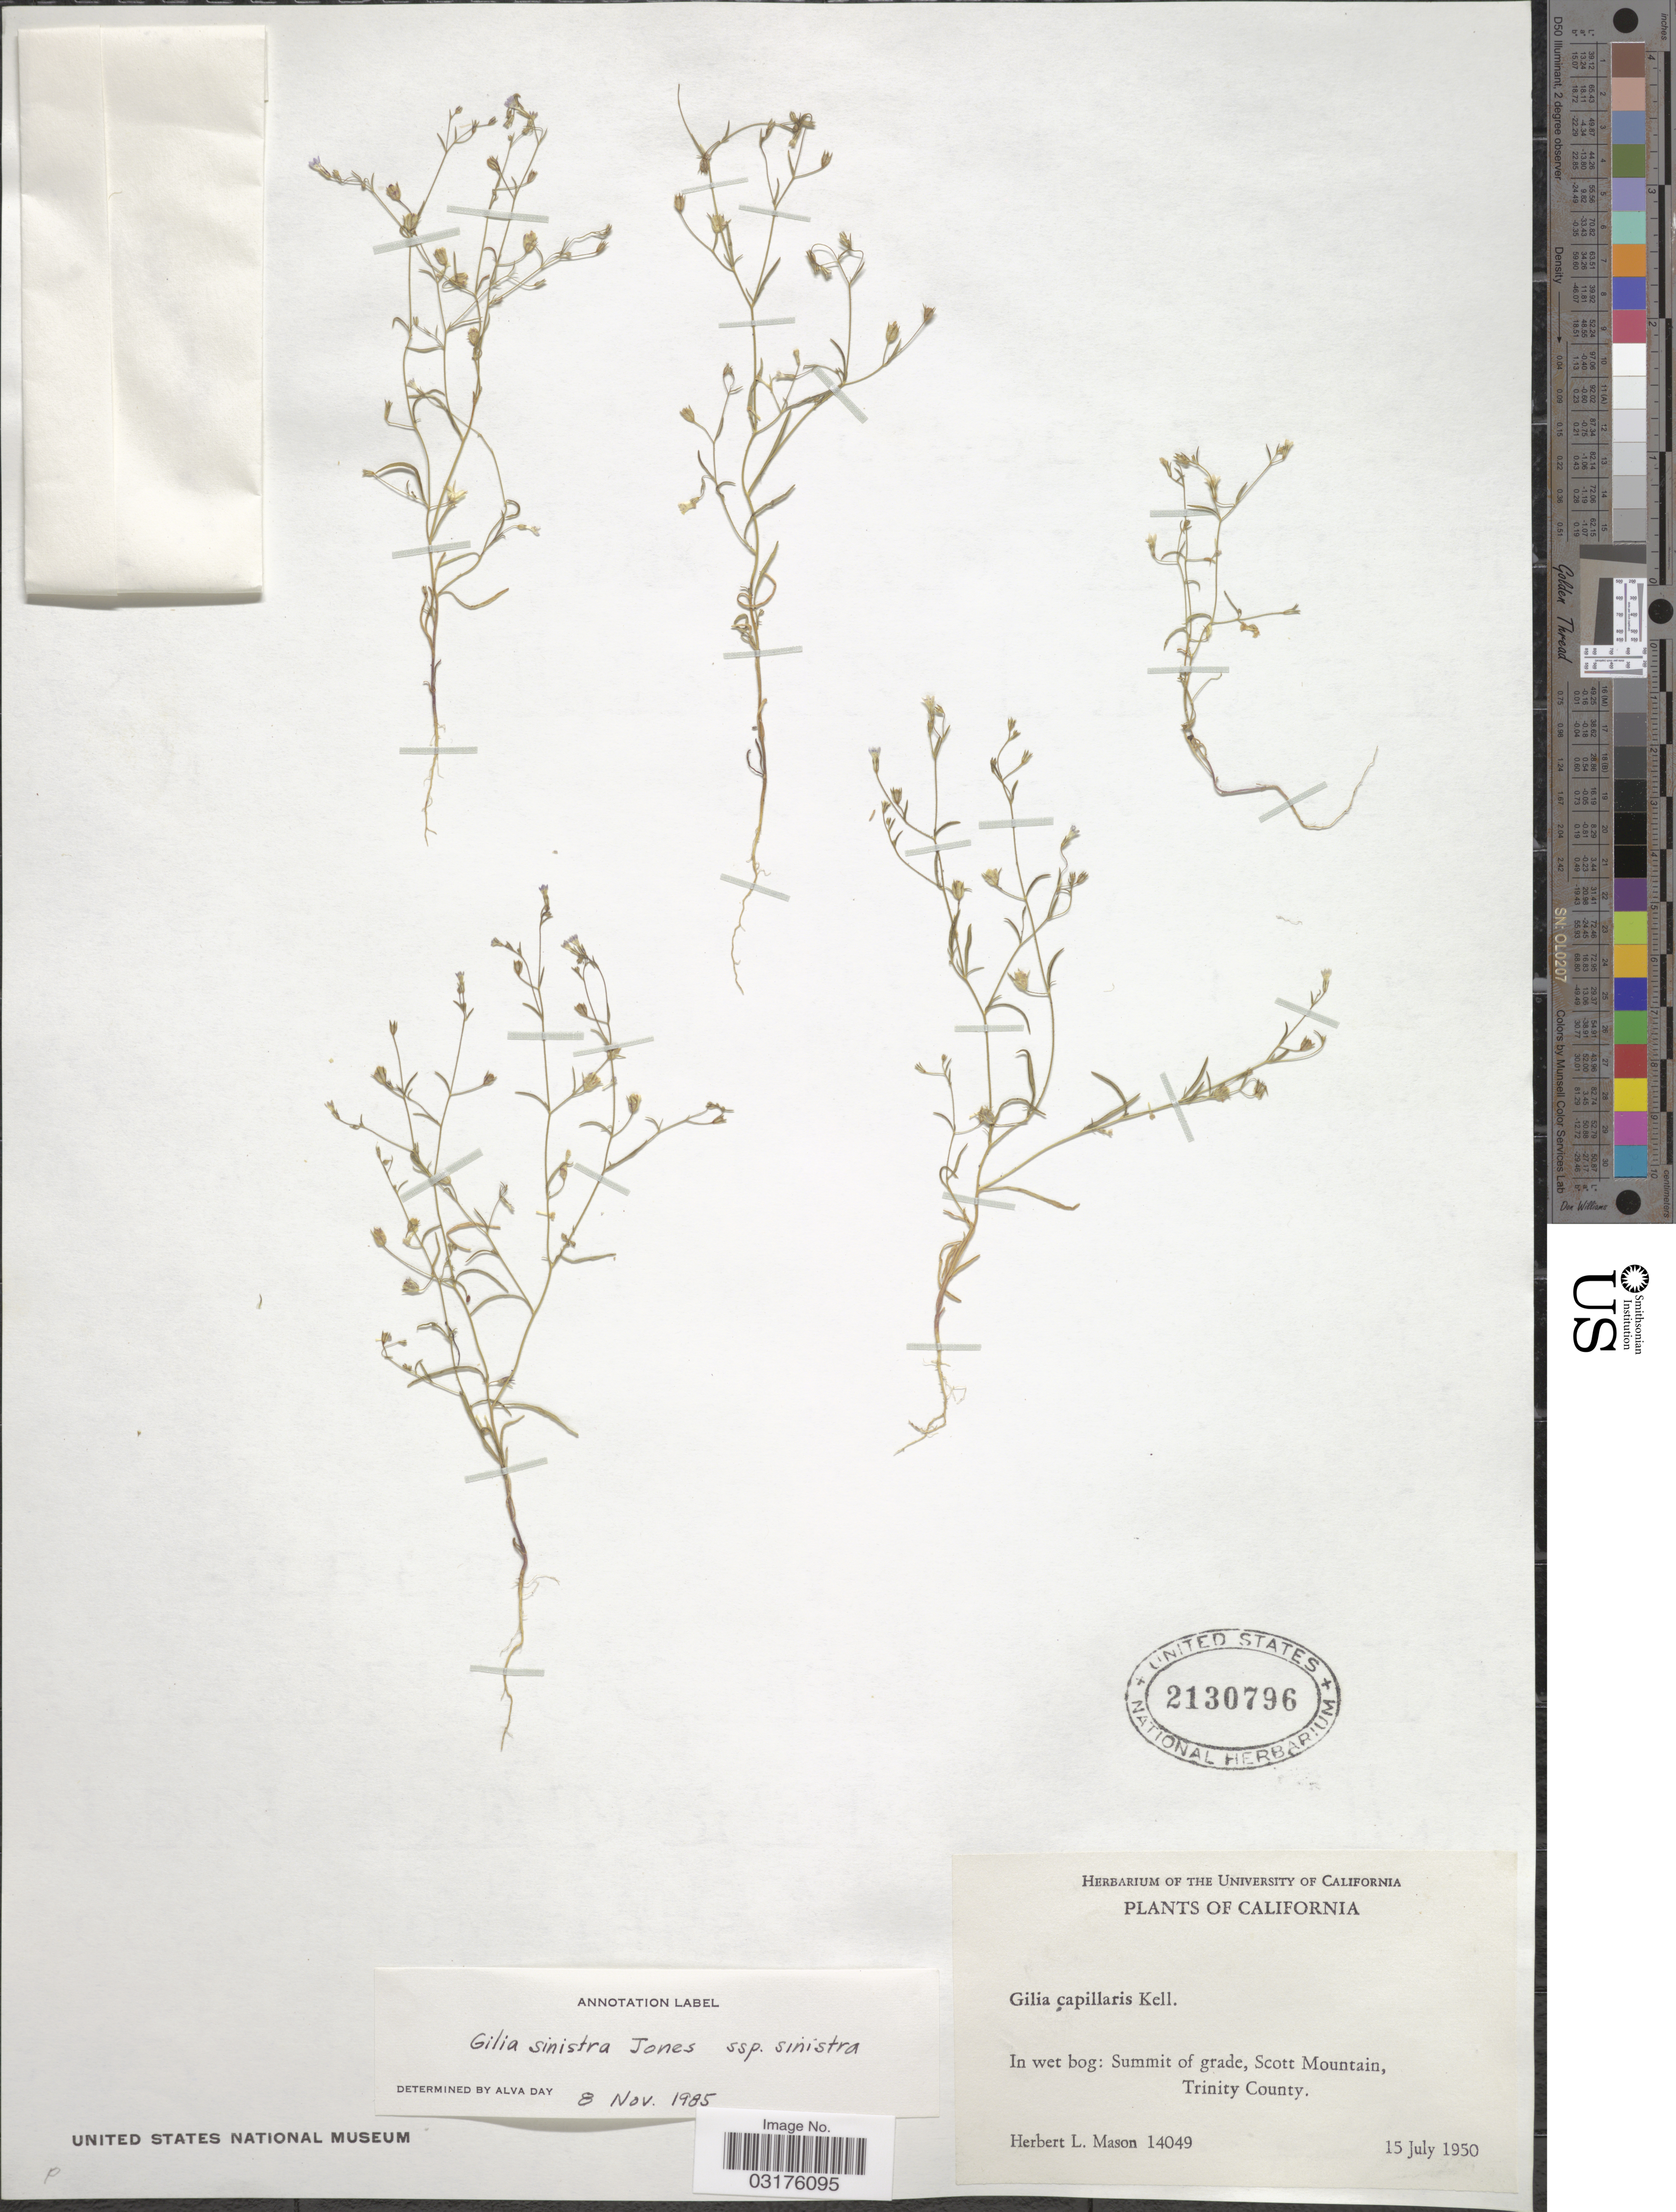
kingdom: Plantae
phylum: Tracheophyta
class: Magnoliopsida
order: Ericales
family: Polemoniaceae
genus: Navarretia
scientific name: Navarretia sinistra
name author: (M.E. Jones) L.A. Johnson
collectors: H. L. Mason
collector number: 14049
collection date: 1950-07-15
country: United States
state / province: California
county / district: Trinity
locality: In wet bog: Summit of grade, Scott Mountain, Trinity County.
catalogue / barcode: US 2130796